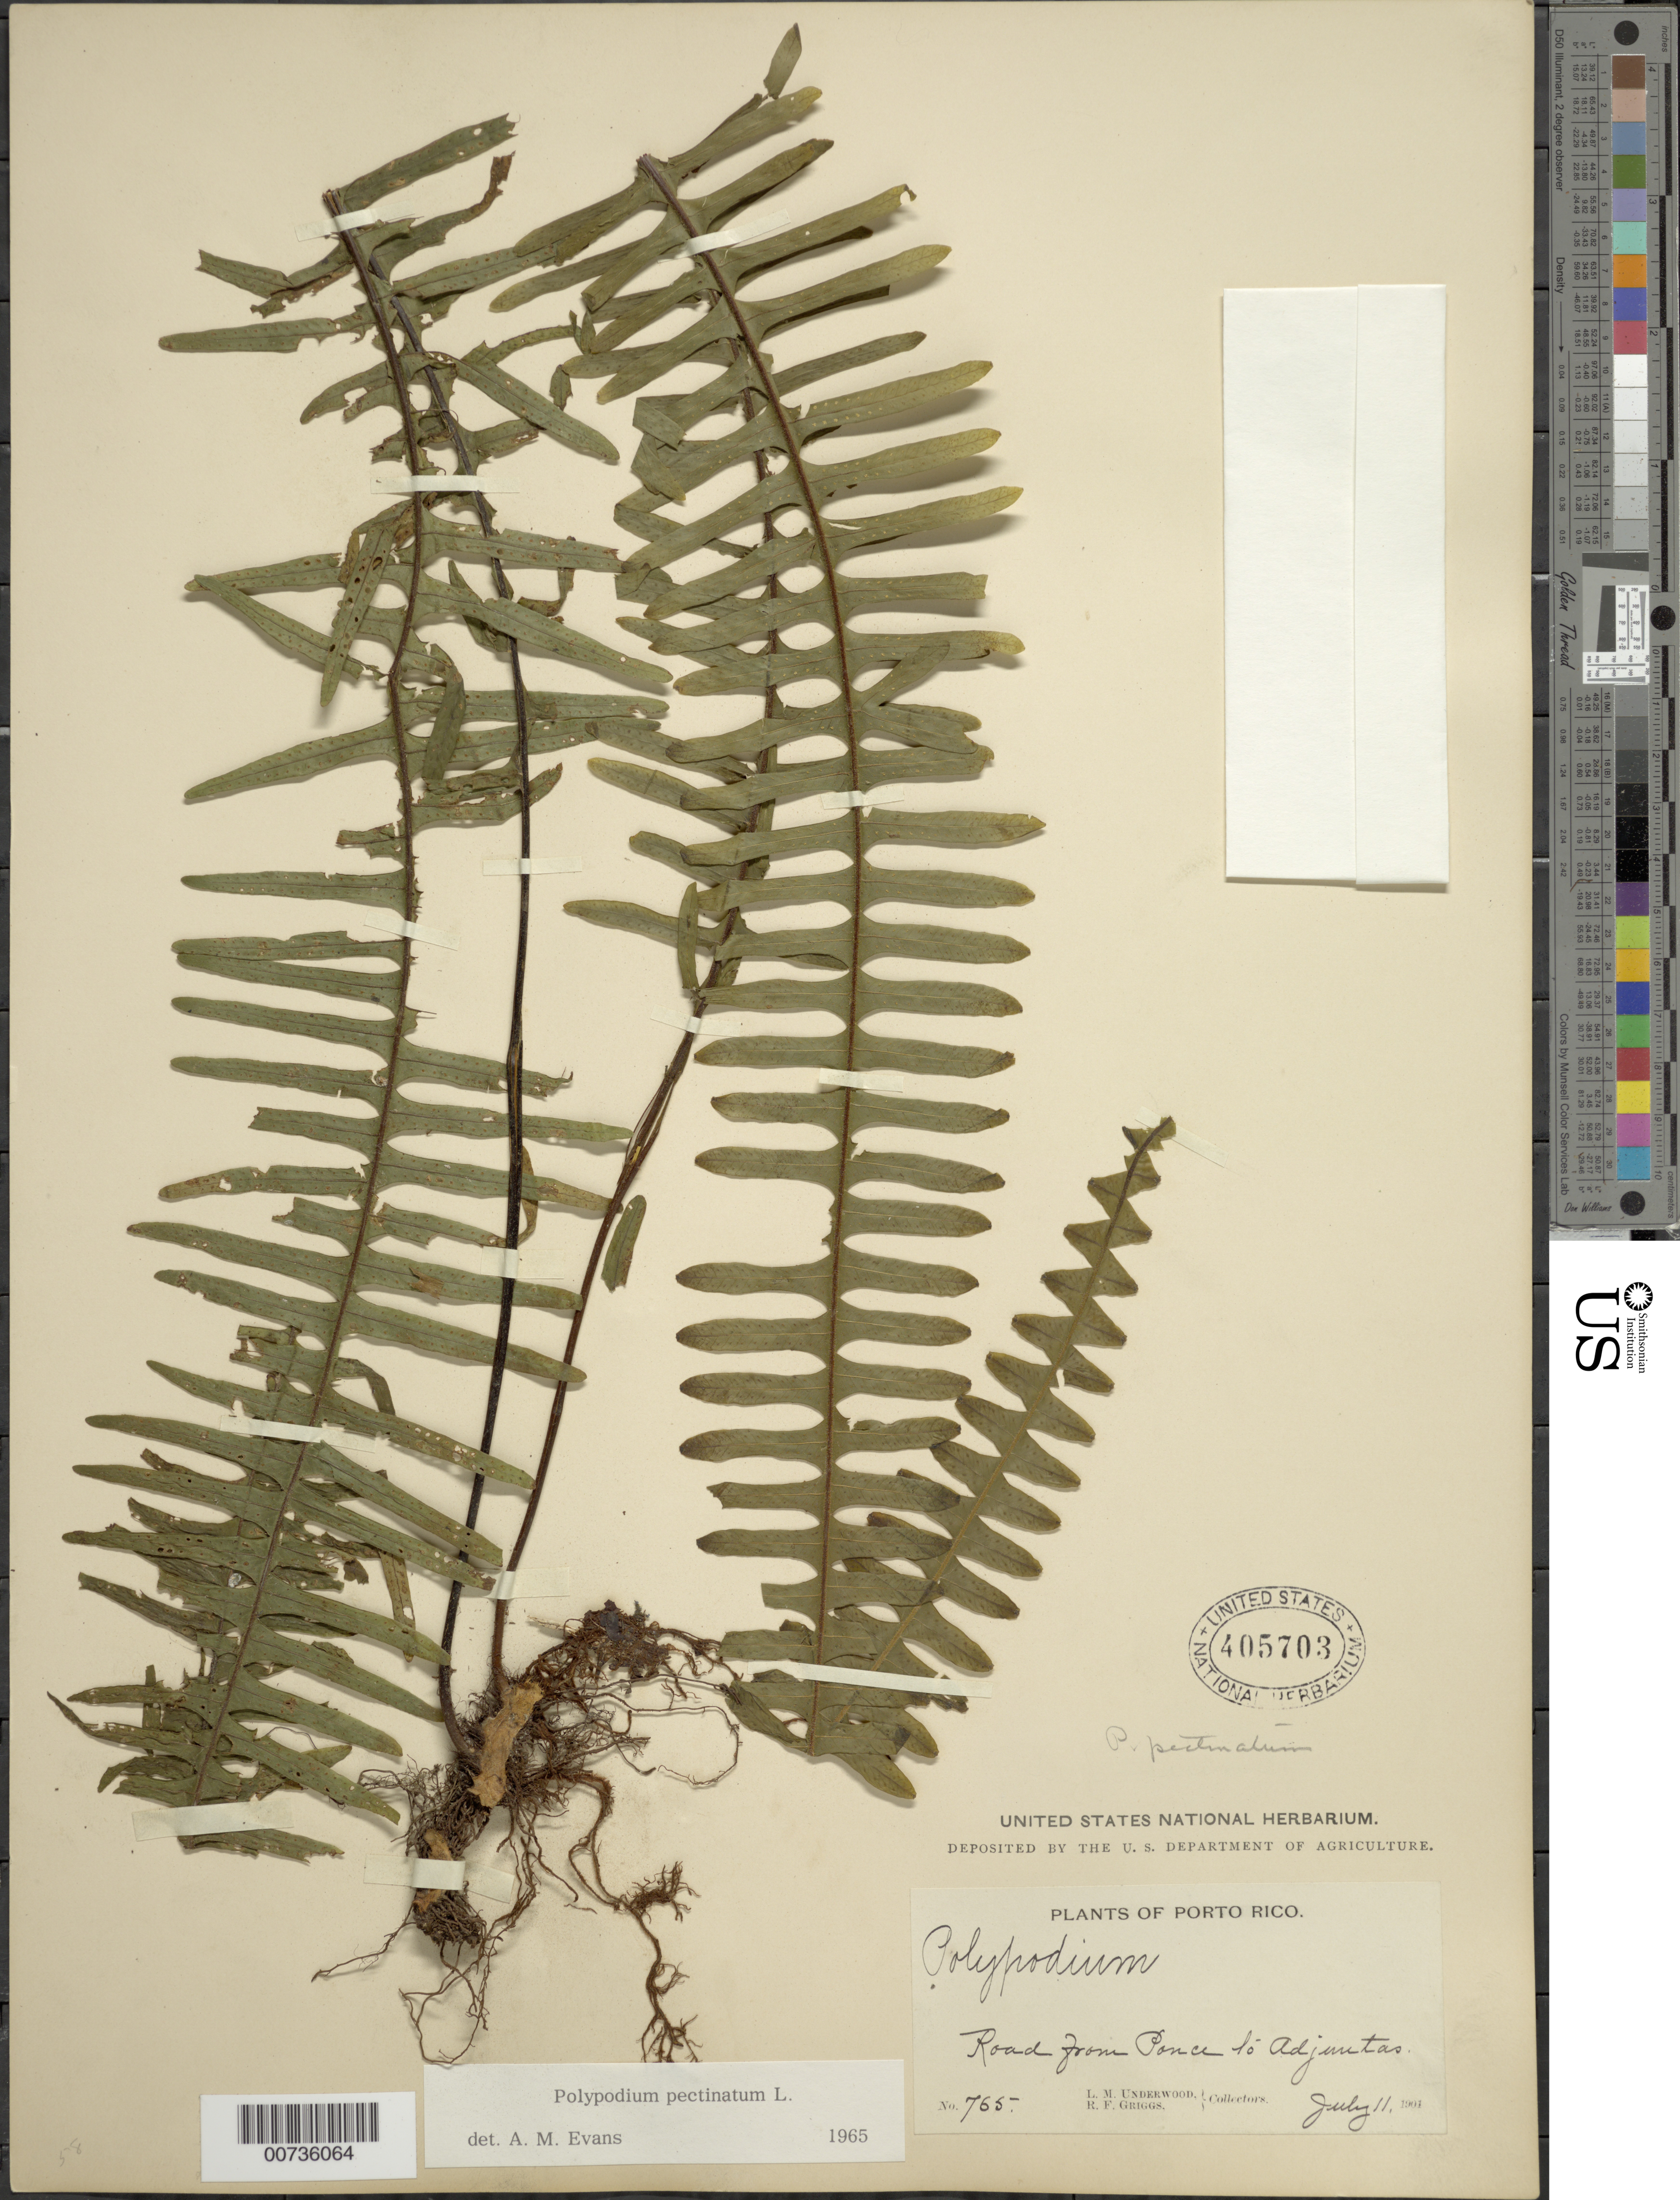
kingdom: Plantae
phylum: Tracheophyta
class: Polypodiopsida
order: Polypodiales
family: Polypodiaceae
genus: Pecluma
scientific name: Pecluma pectinata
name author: (L.) M.G. Price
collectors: L. M. Underwood & R. F. Griggs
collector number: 765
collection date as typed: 11 Jul 1901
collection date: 1901-07-11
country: Puerto Rico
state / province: Ponce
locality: Ponce to Adjuntas, road from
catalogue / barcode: US 405703